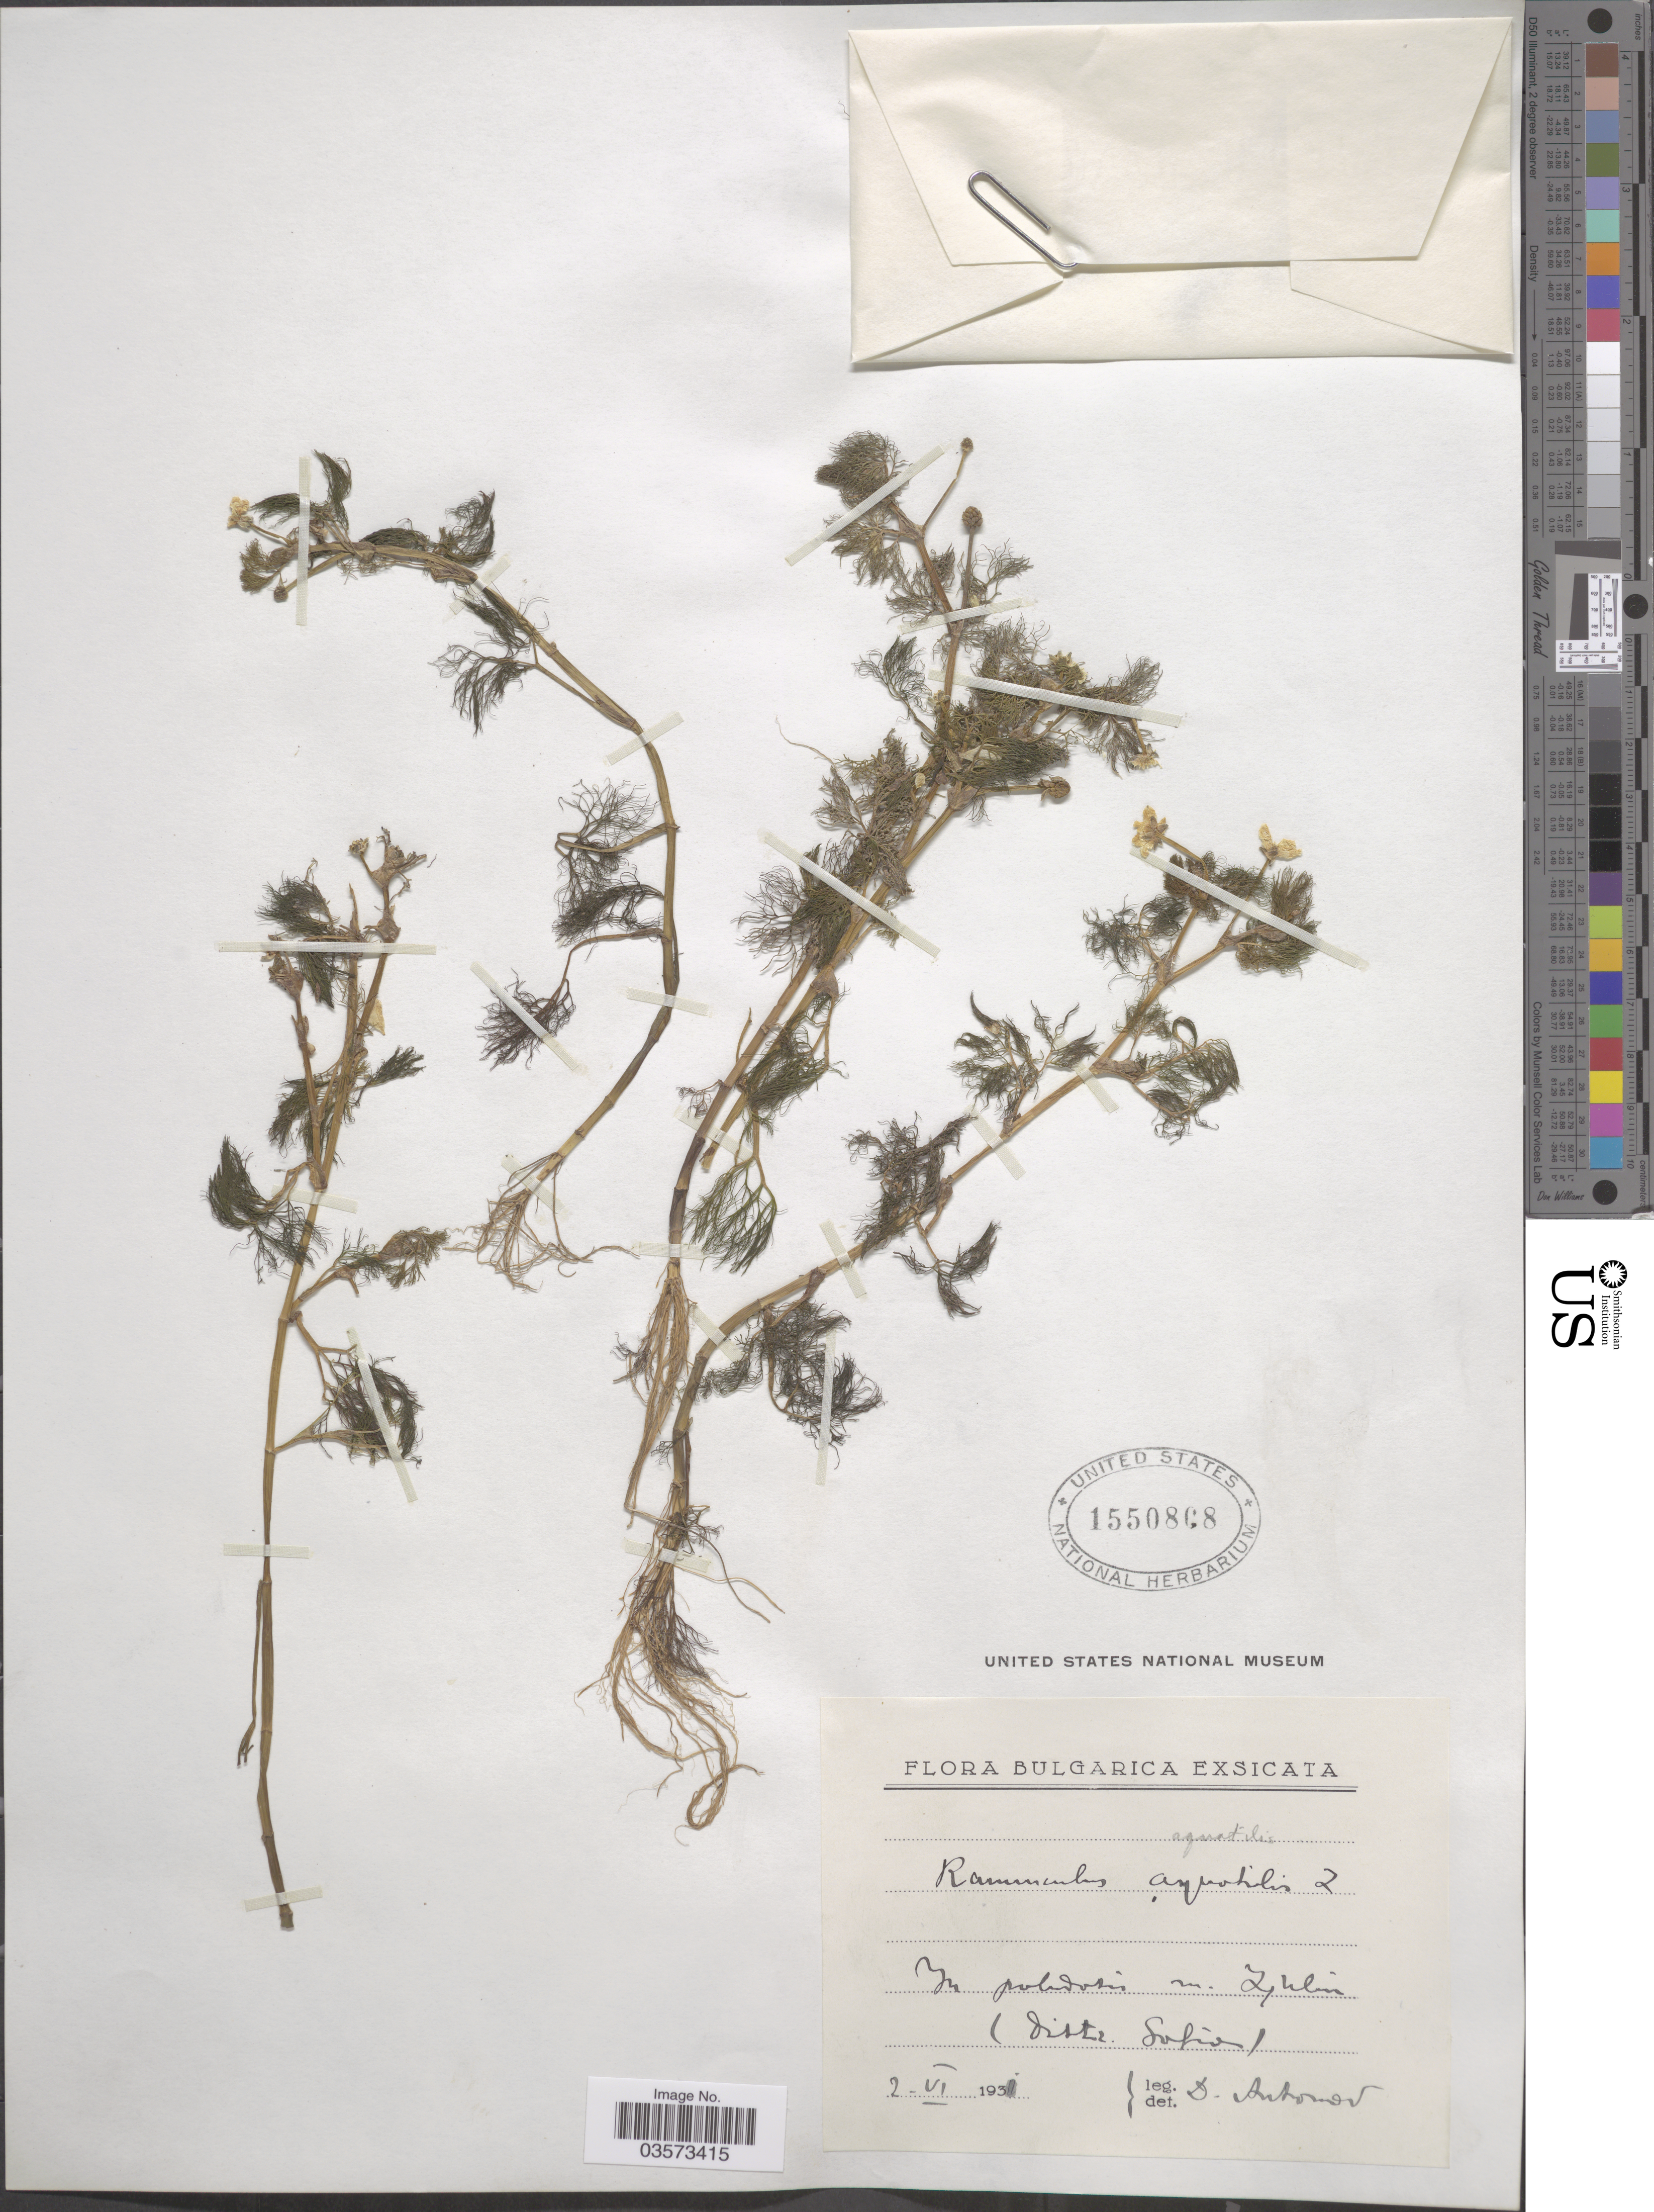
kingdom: Plantae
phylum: Tracheophyta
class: Magnoliopsida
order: Ranunculales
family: Ranunculaceae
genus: Ranunculus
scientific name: Ranunculus aquatilis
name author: L.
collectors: D. Antonov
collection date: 1931-06-02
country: Bulgaria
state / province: Sofia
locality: In polodosis m. Zynlin [interpreted] (distr. Sofia).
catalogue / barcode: US 1550808